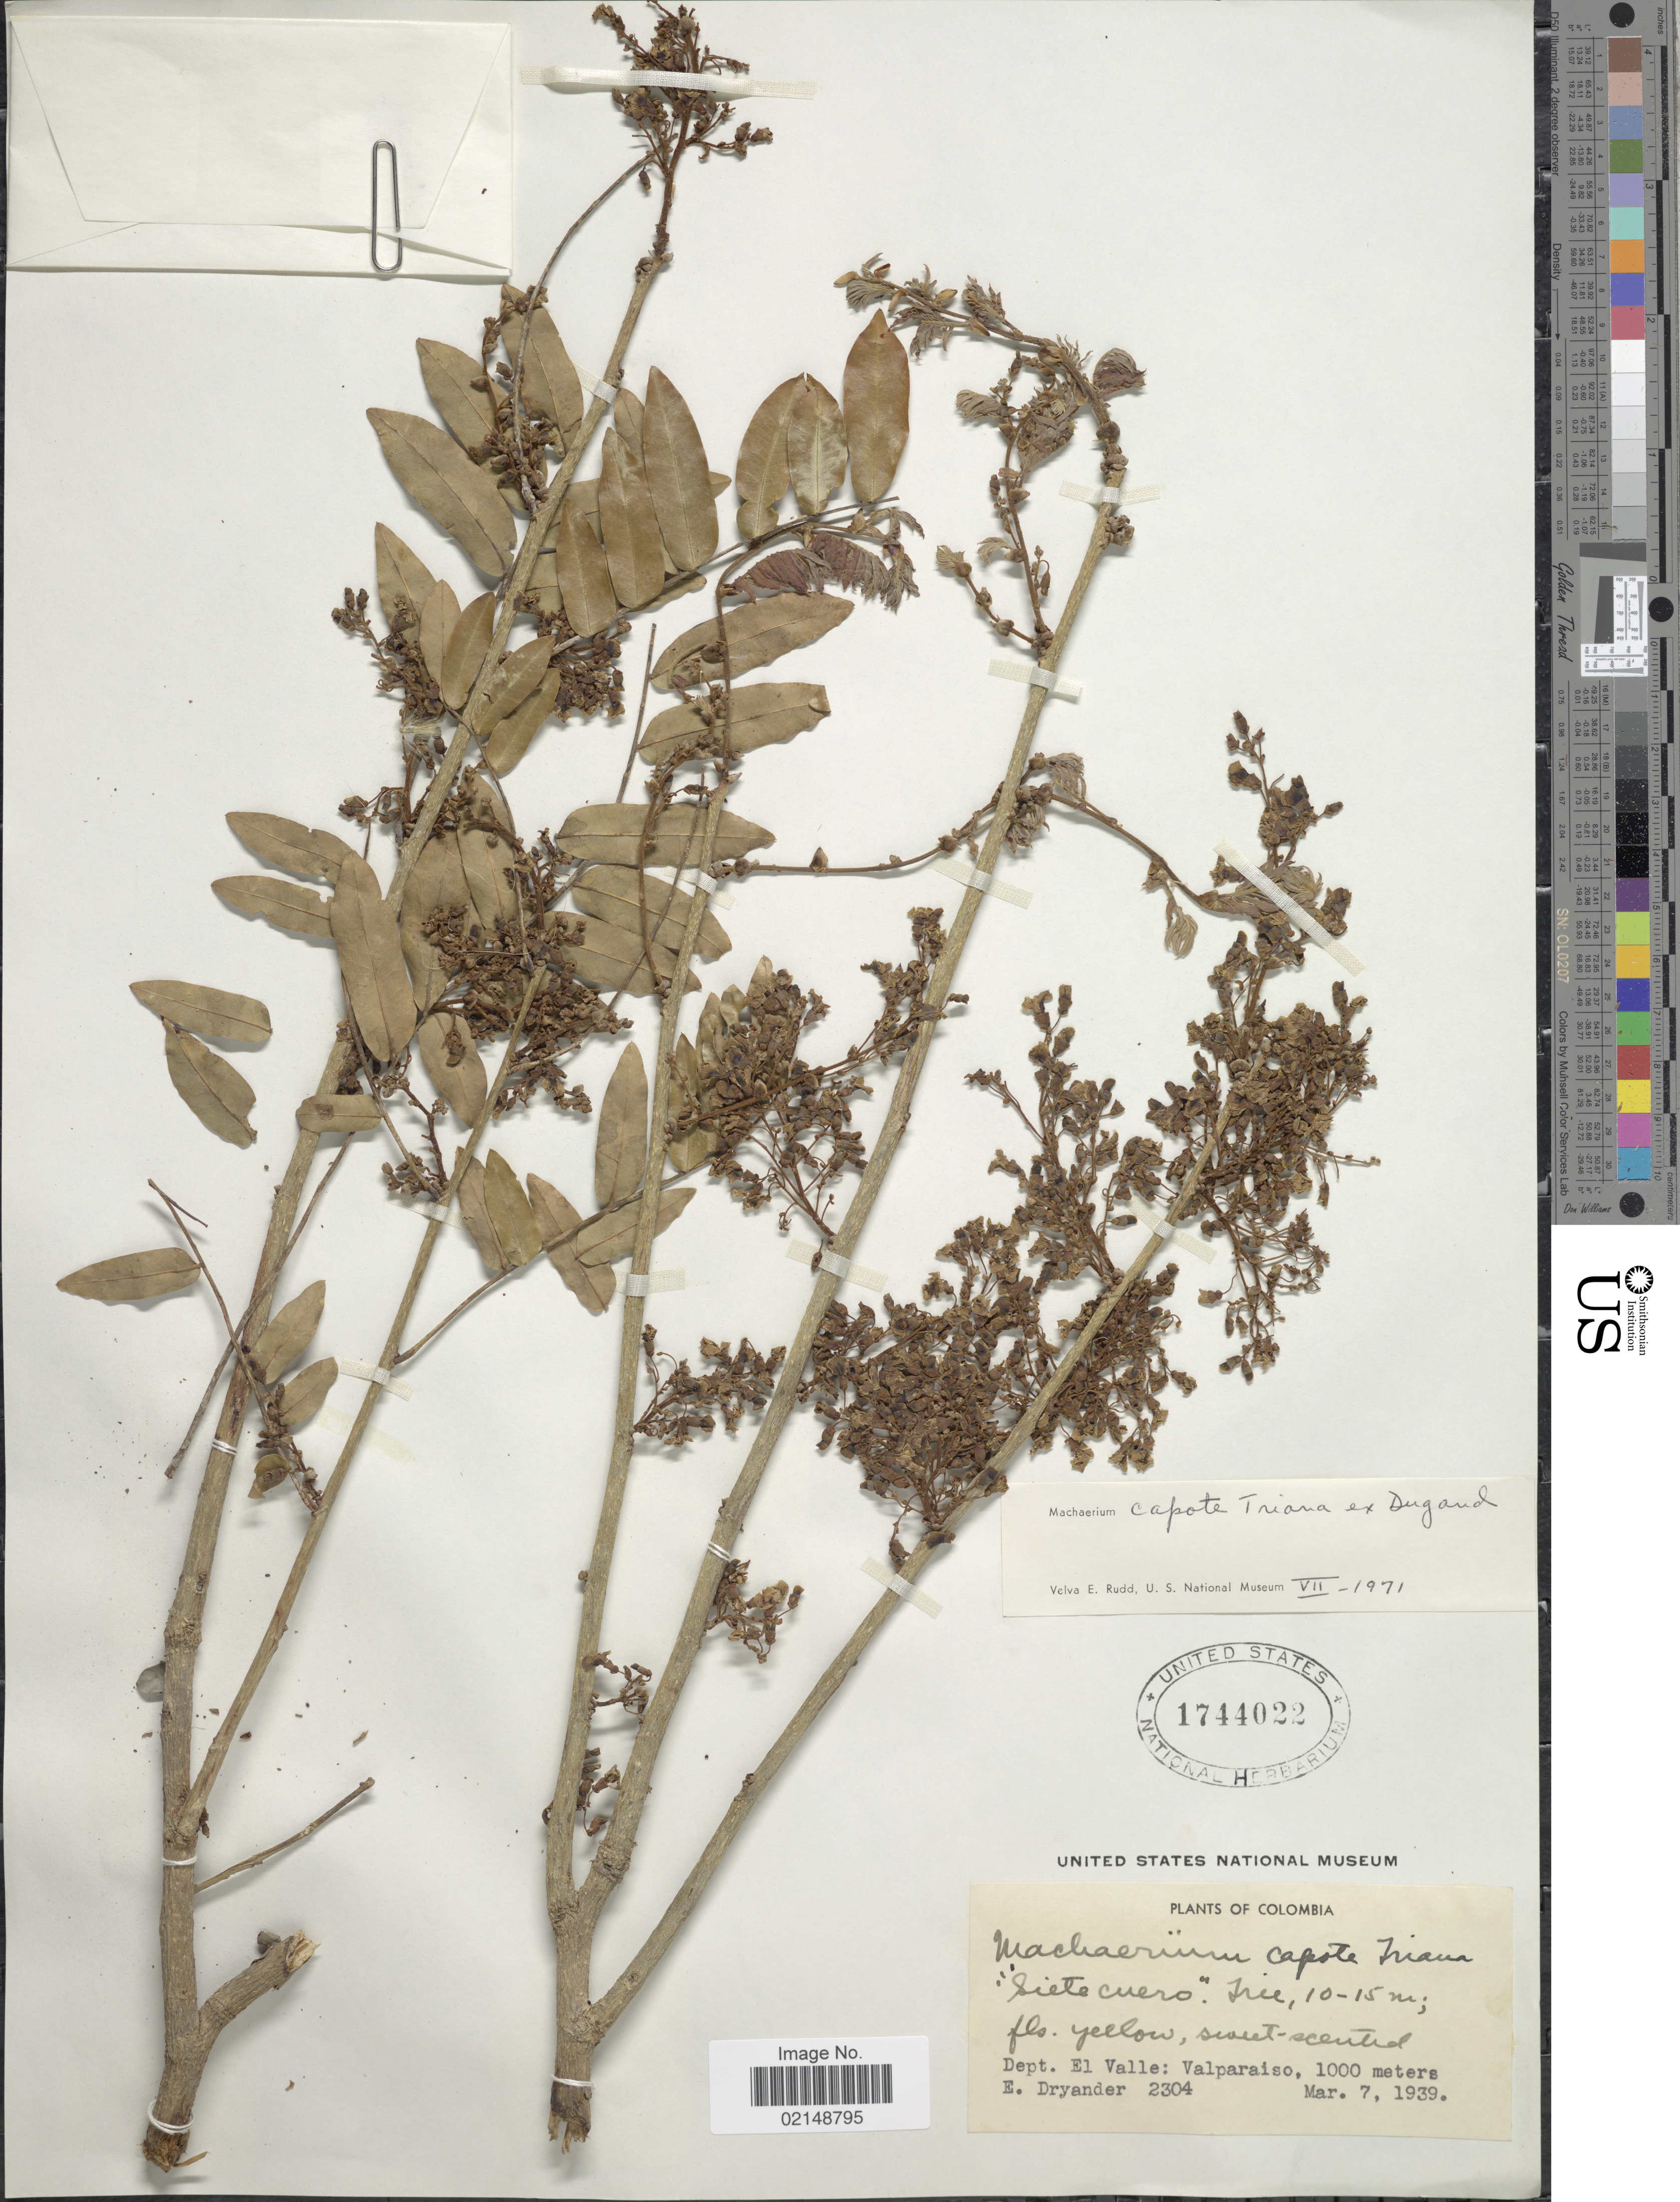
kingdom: Plantae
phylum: Tracheophyta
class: Magnoliopsida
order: Fabales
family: Fabaceae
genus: Machaerium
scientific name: Machaerium capote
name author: Triana ex Dugand G.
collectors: E. Dryander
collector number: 2304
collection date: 1939-03-07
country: Colombia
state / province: Valle del Cauca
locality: Dept. El Valle, Valparaiso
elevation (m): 1000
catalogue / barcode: US 1744022